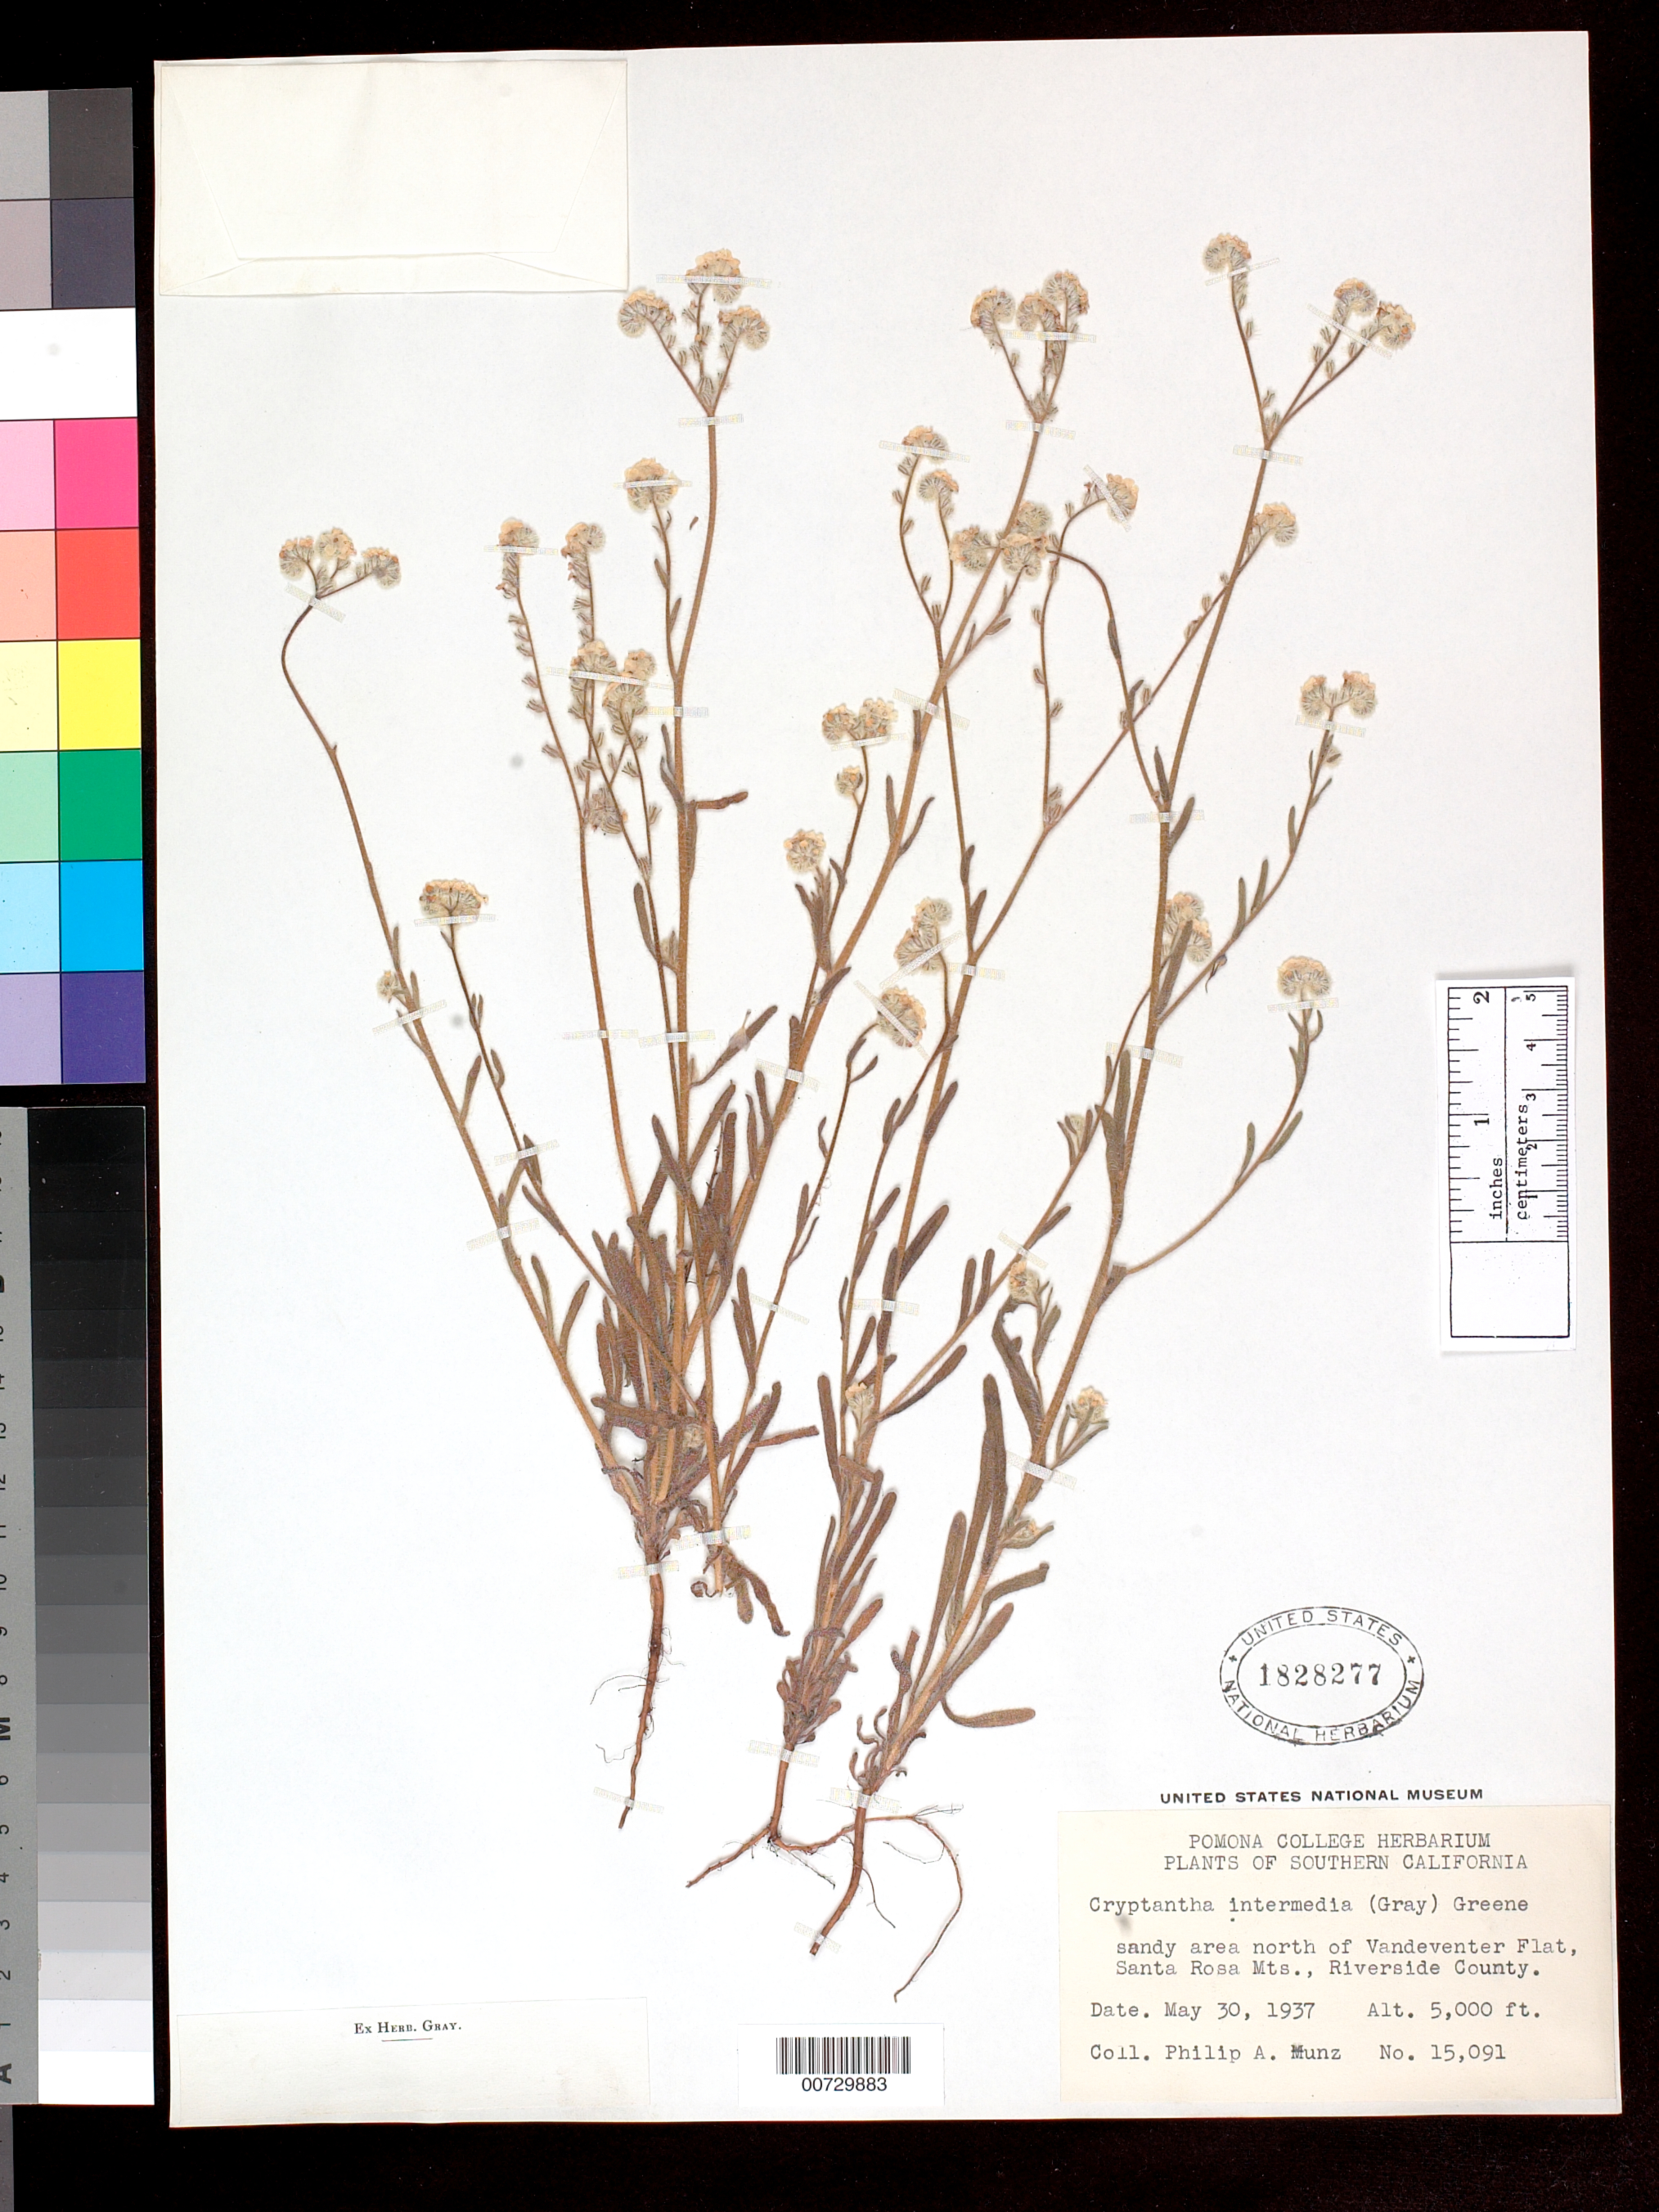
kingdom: Plantae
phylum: Tracheophyta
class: Magnoliopsida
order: Boraginales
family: Boraginaceae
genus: Cryptantha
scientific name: Cryptantha intermedia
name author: (A. Gray) Greene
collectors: P. A. Munz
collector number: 15091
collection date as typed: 30 May 1937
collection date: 1937-05-30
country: United States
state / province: California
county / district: Riverside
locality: Sandy area north of Vandeventer Flat; Santa Rosa Mts.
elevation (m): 1524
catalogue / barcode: US 1828277